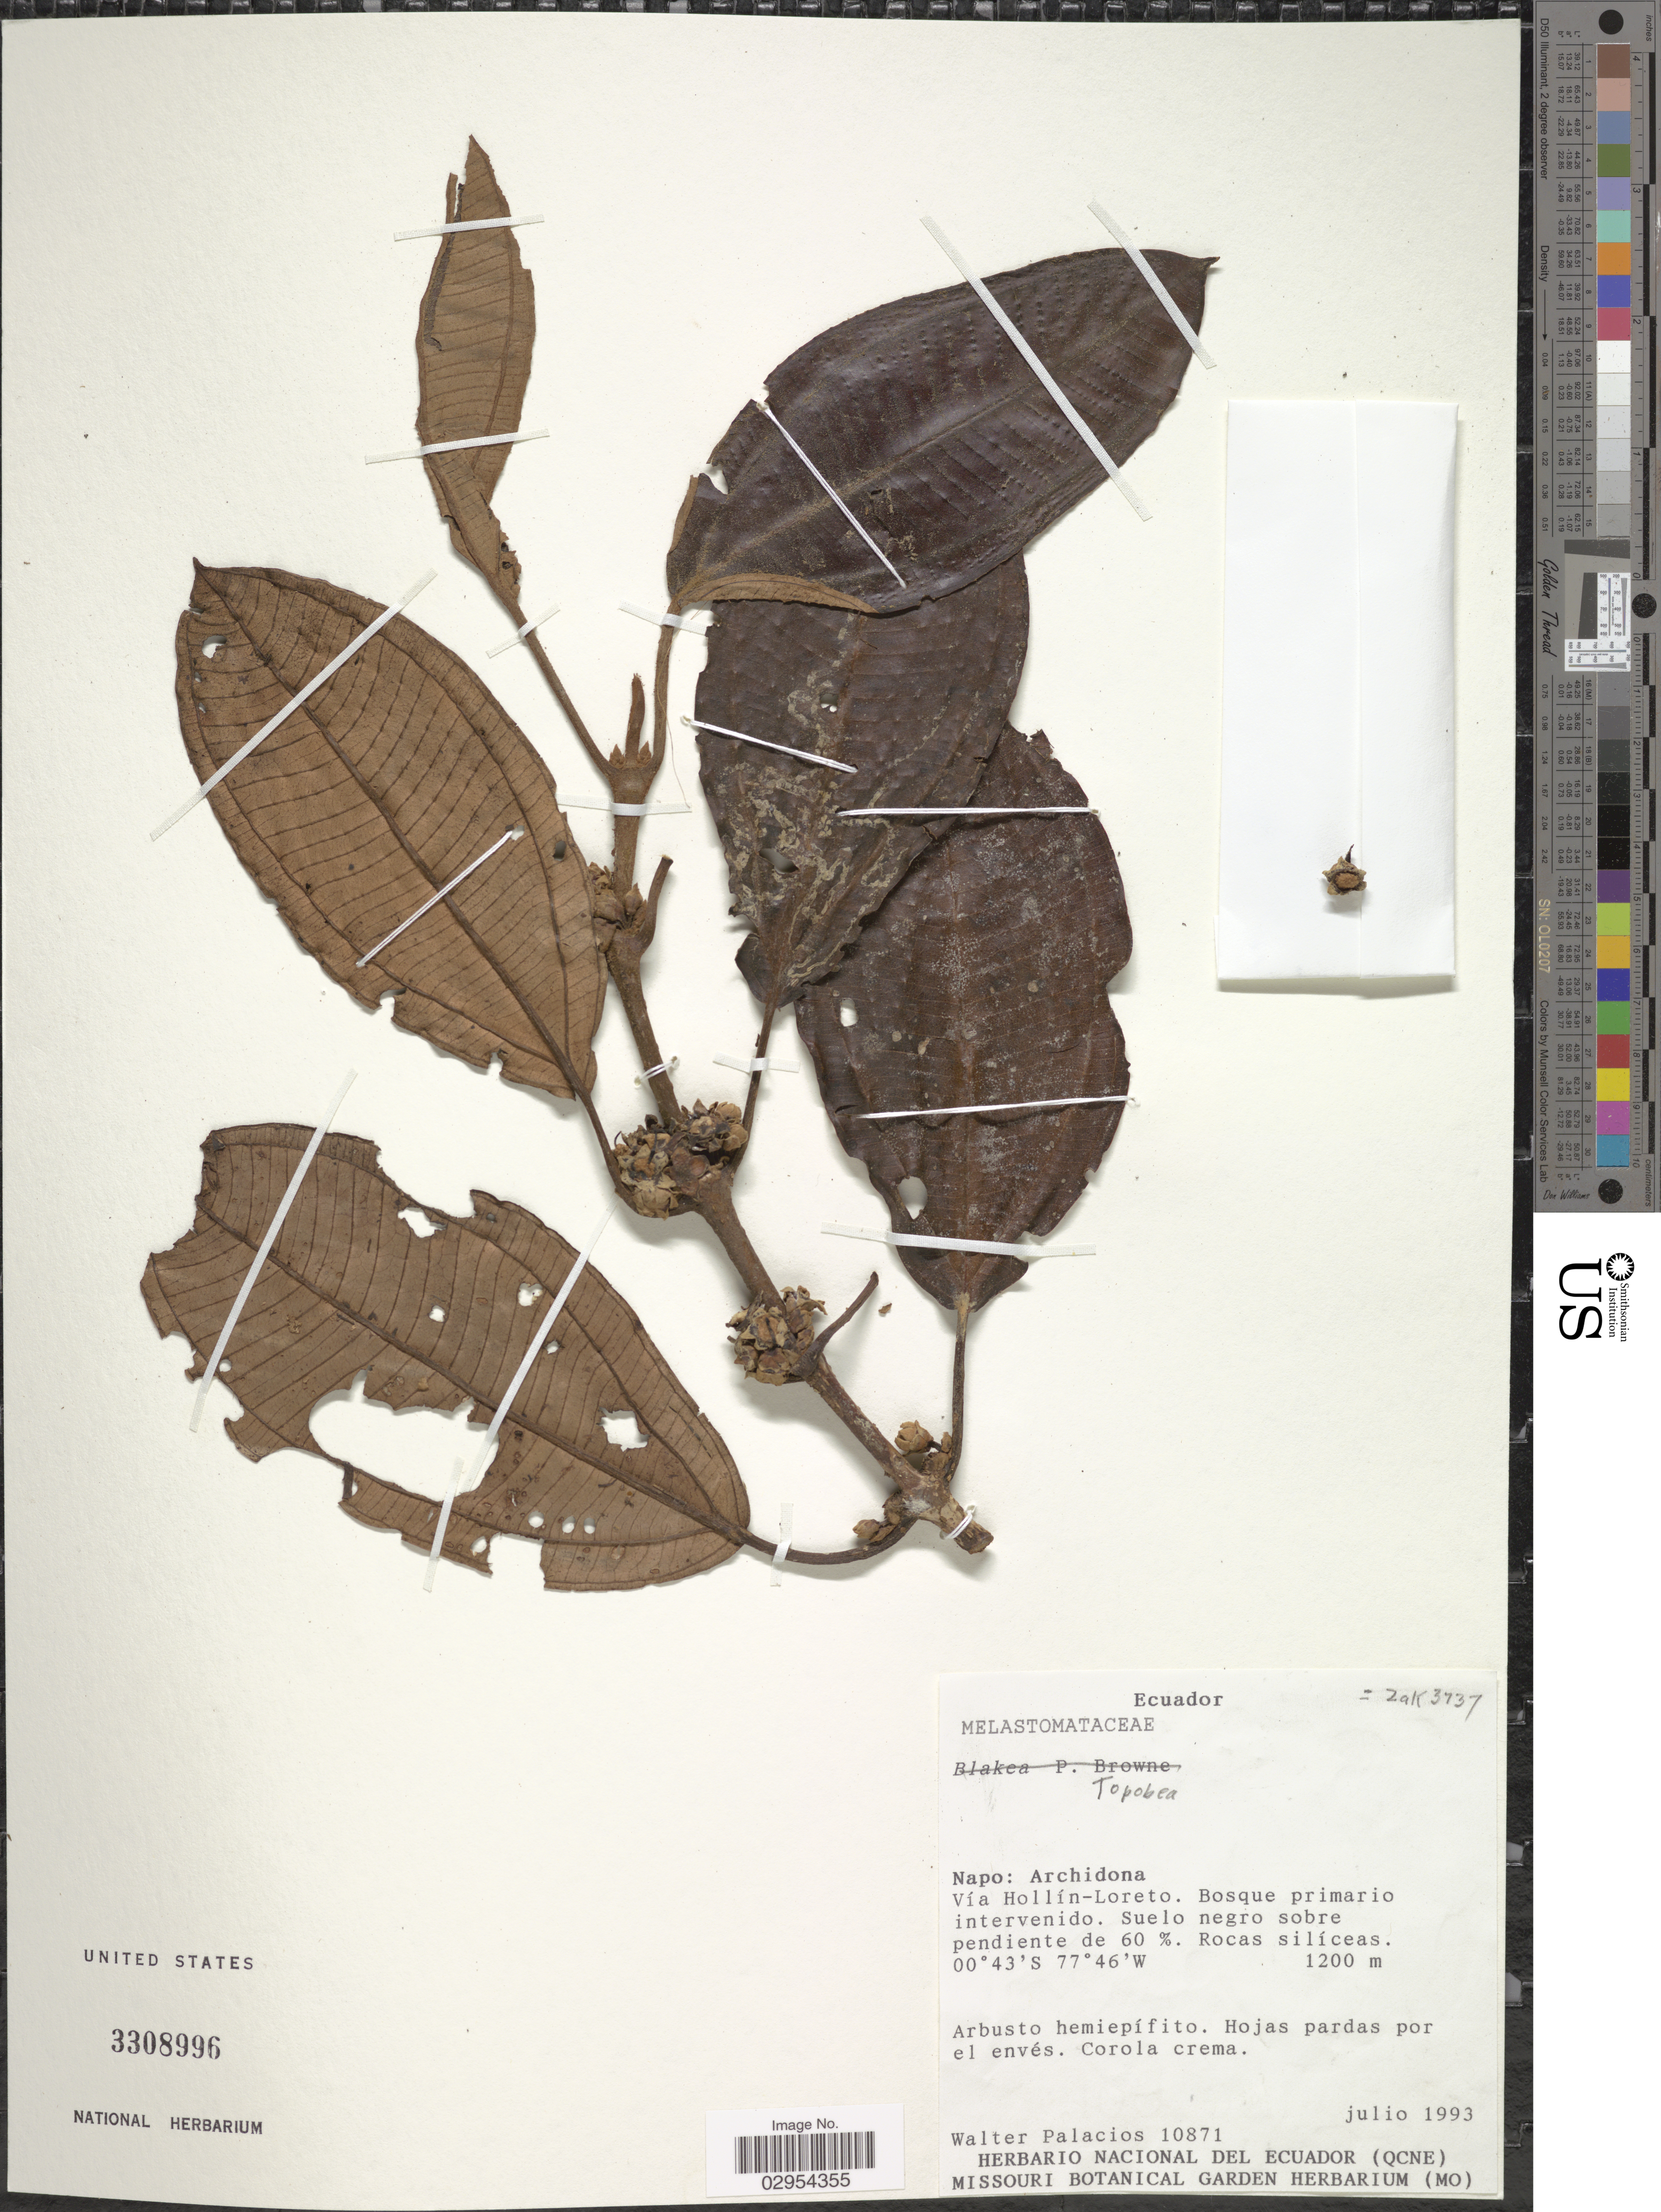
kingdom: Plantae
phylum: Tracheophyta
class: Magnoliopsida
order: Myrtales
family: Melastomataceae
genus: Topobea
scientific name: Topobea sp.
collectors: W. Palacios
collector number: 10871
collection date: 1993-07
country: Ecuador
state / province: Napo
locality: Archidona, Vía Hollín-Loreto.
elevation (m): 1200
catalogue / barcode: US 3308996